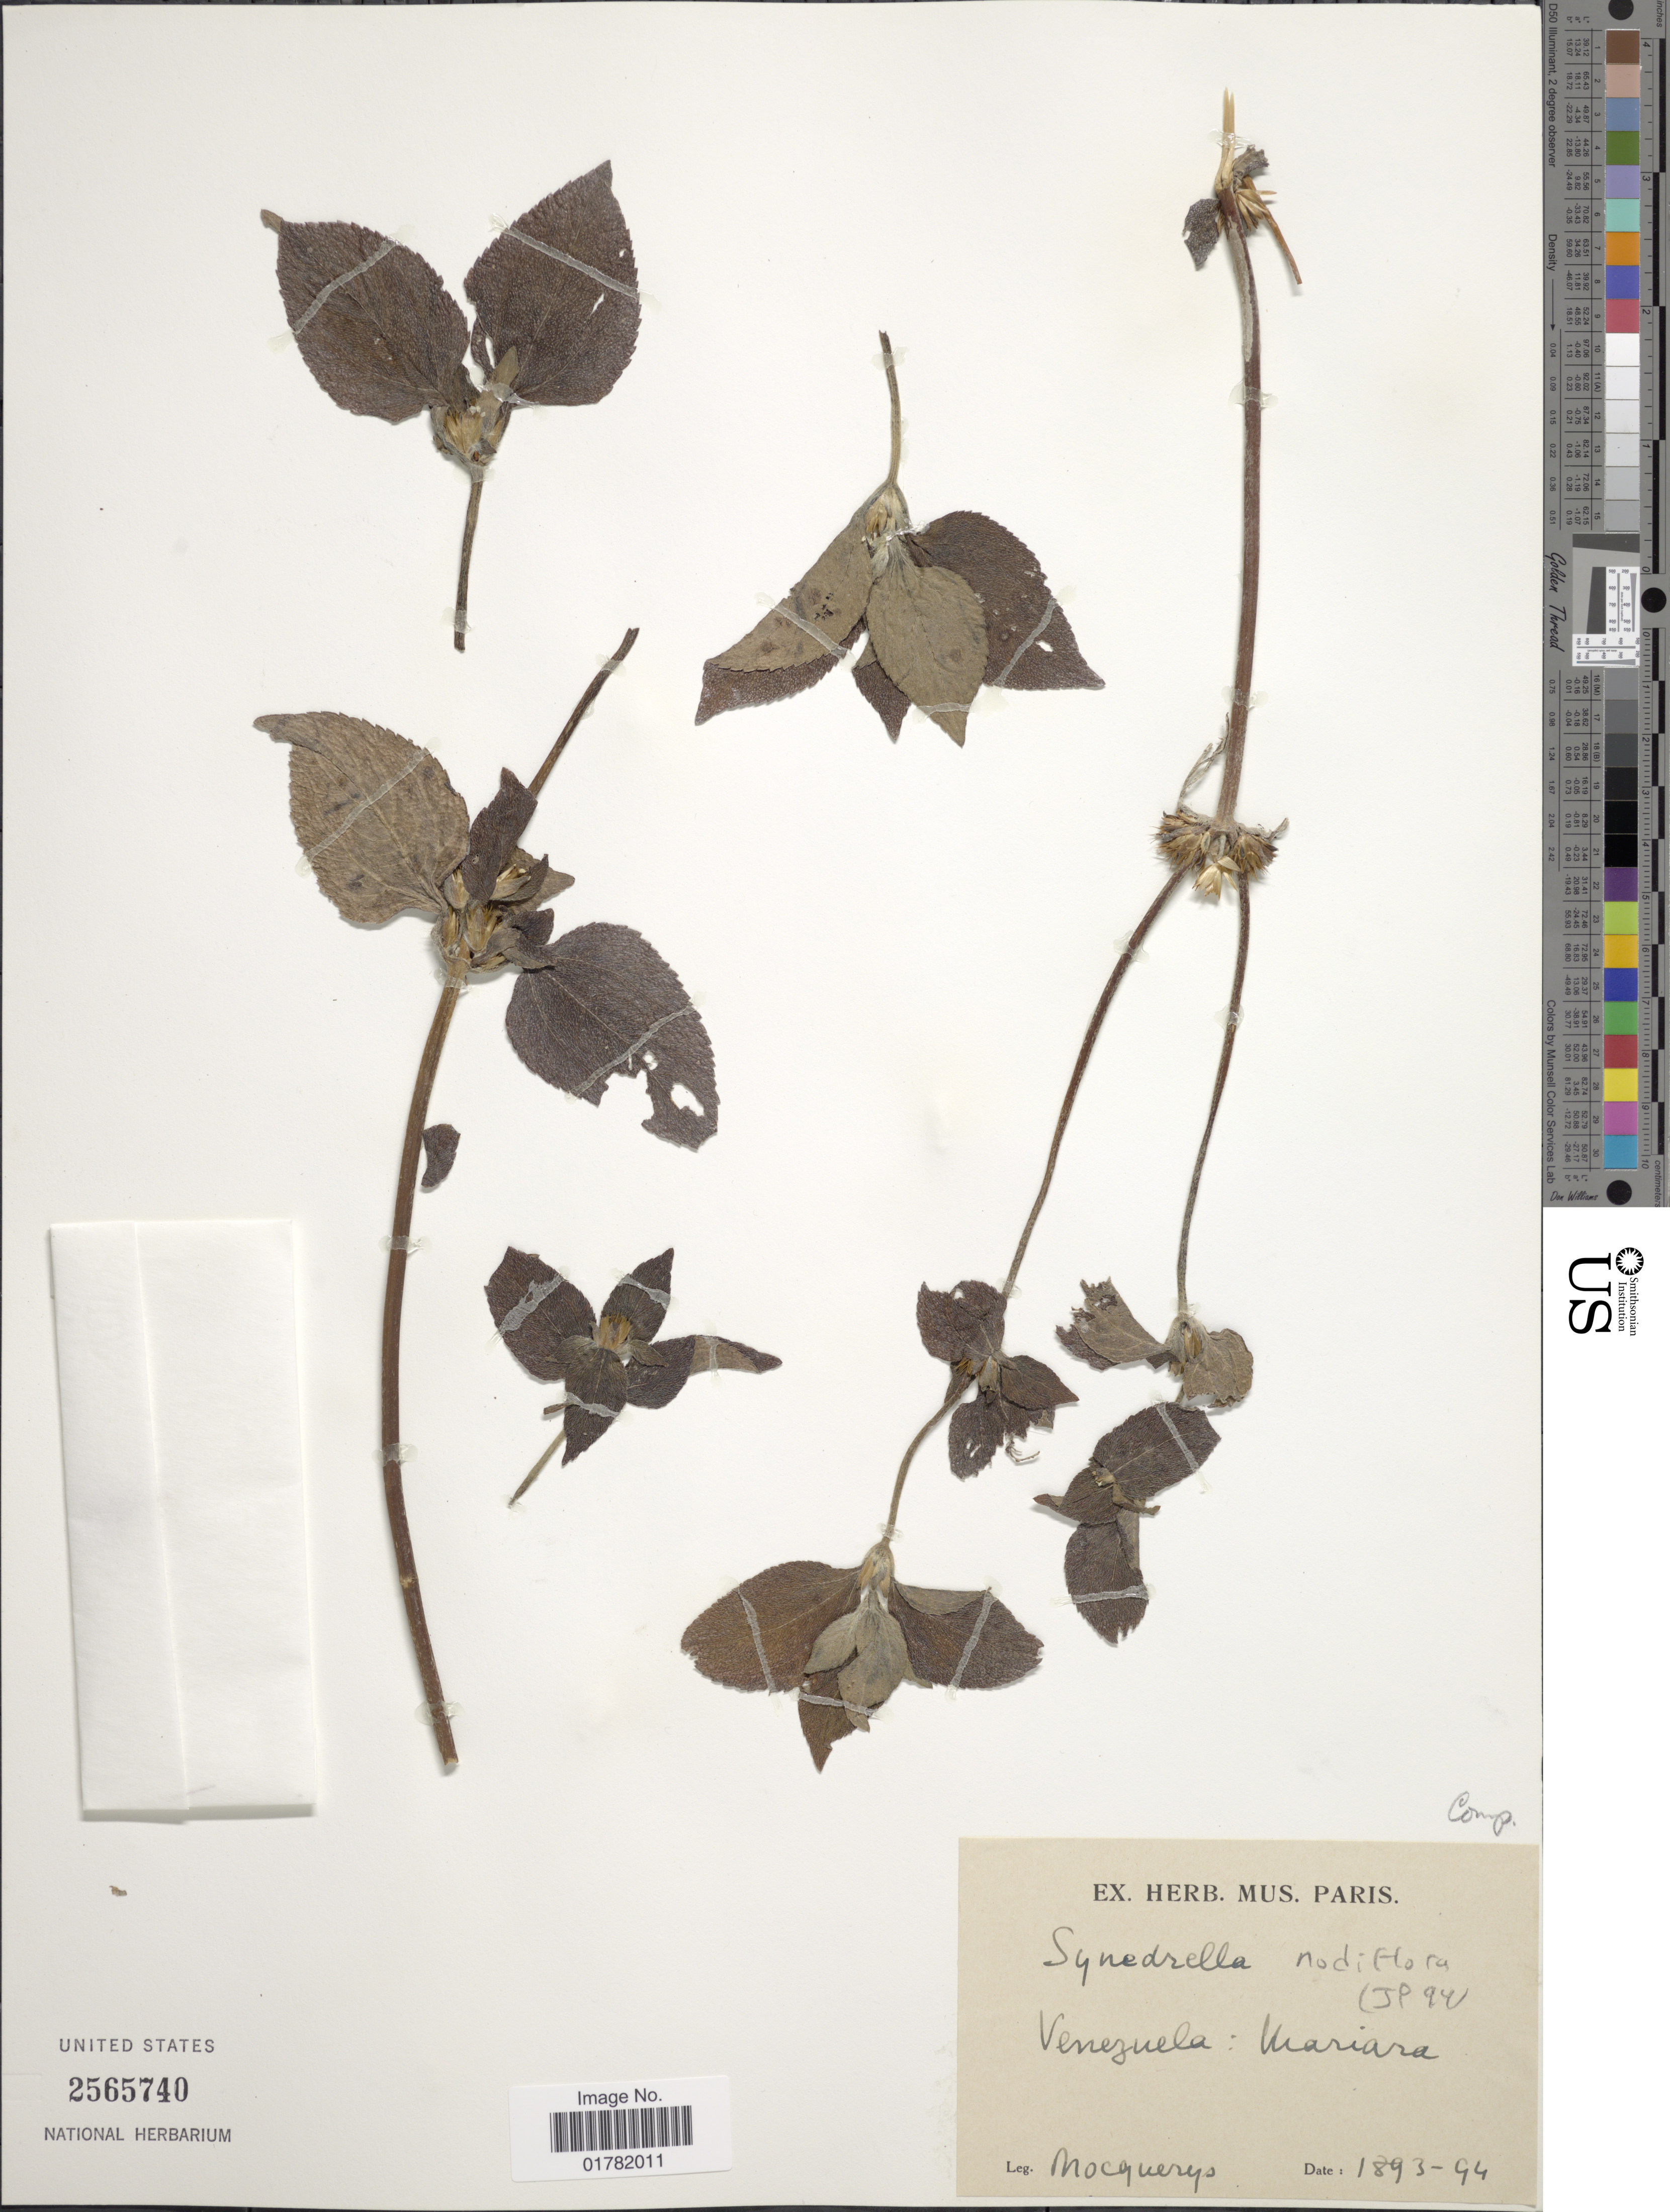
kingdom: Plantae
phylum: Tracheophyta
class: Magnoliopsida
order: Asterales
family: Asteraceae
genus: Synedrella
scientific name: Synedrella nodiflora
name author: (L.) Gaertn.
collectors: A. Mocquerys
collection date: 1893/1894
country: Venezuela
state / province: Carabobo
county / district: Diego Ibarra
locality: Mariara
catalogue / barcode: US 2565740